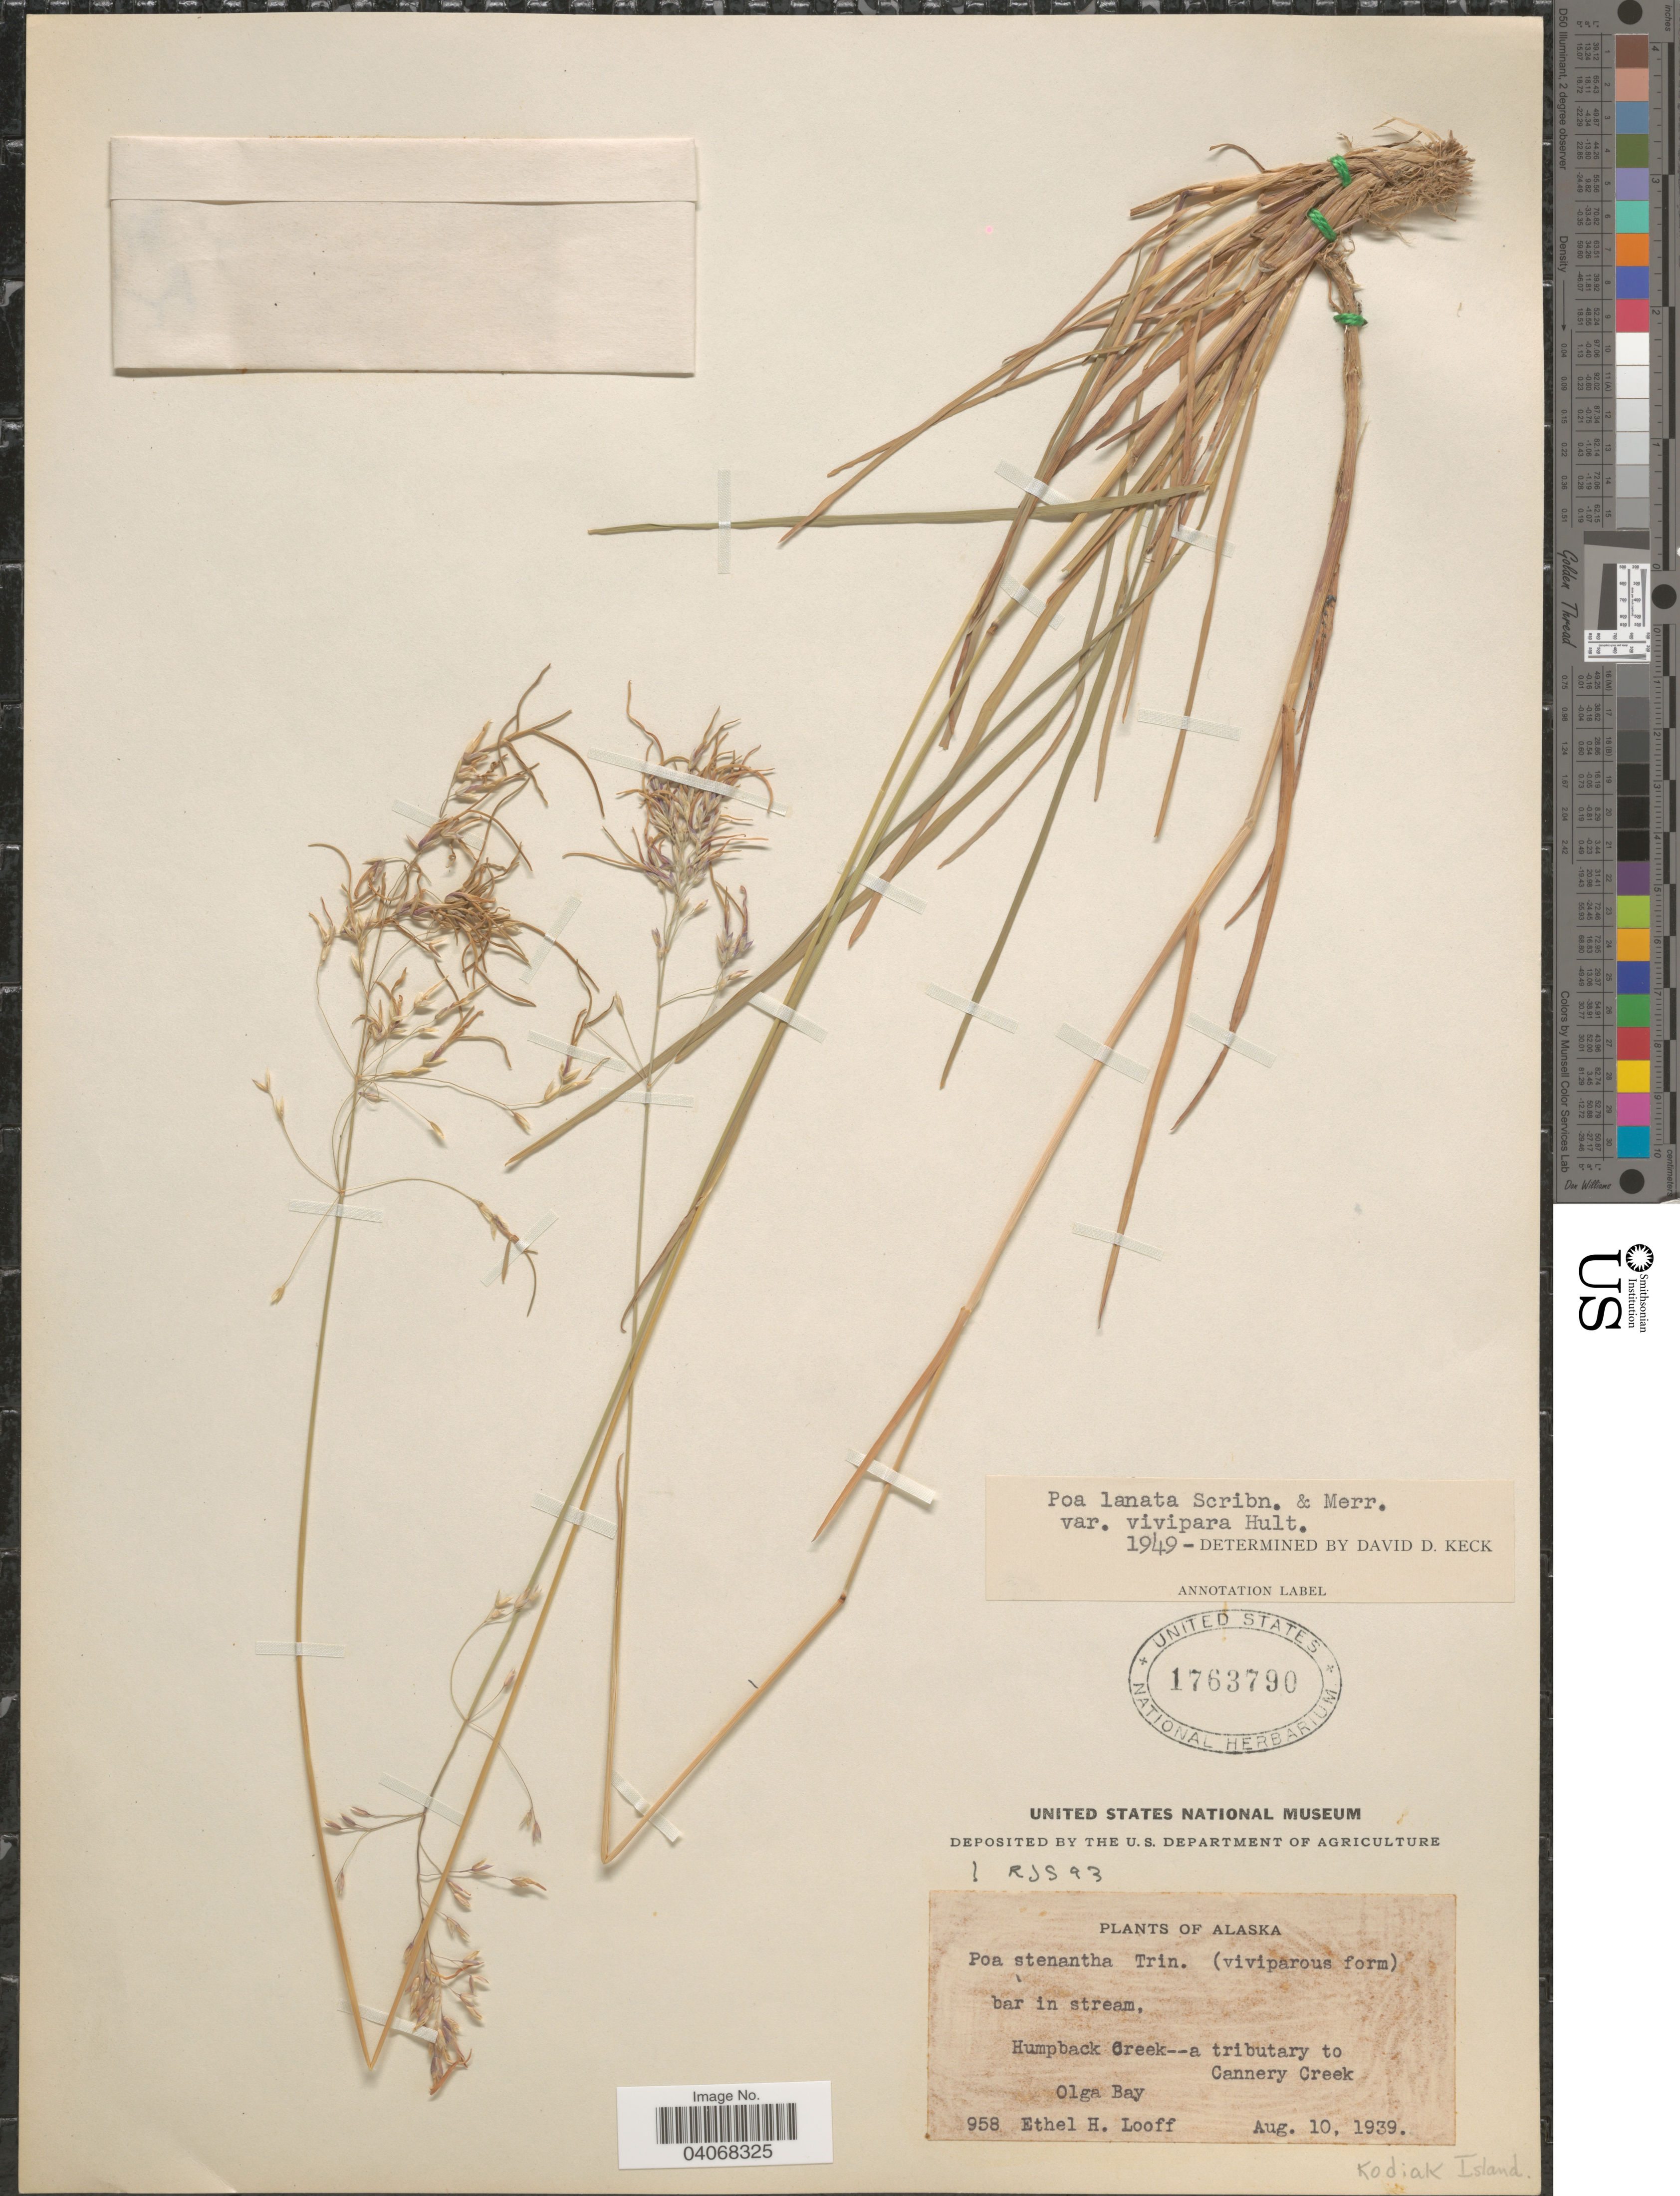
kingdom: Plantae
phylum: Tracheophyta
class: Liliopsida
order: Poales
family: Poaceae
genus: Poa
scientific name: Poa stenantha var. vivipara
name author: Trin.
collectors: E. Looff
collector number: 958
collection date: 1939-08-10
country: United States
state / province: Alaska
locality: Humpback Creek-- a tributary to Cannery Creek. Olga Bay. Kodiak Island.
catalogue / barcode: US 1763790